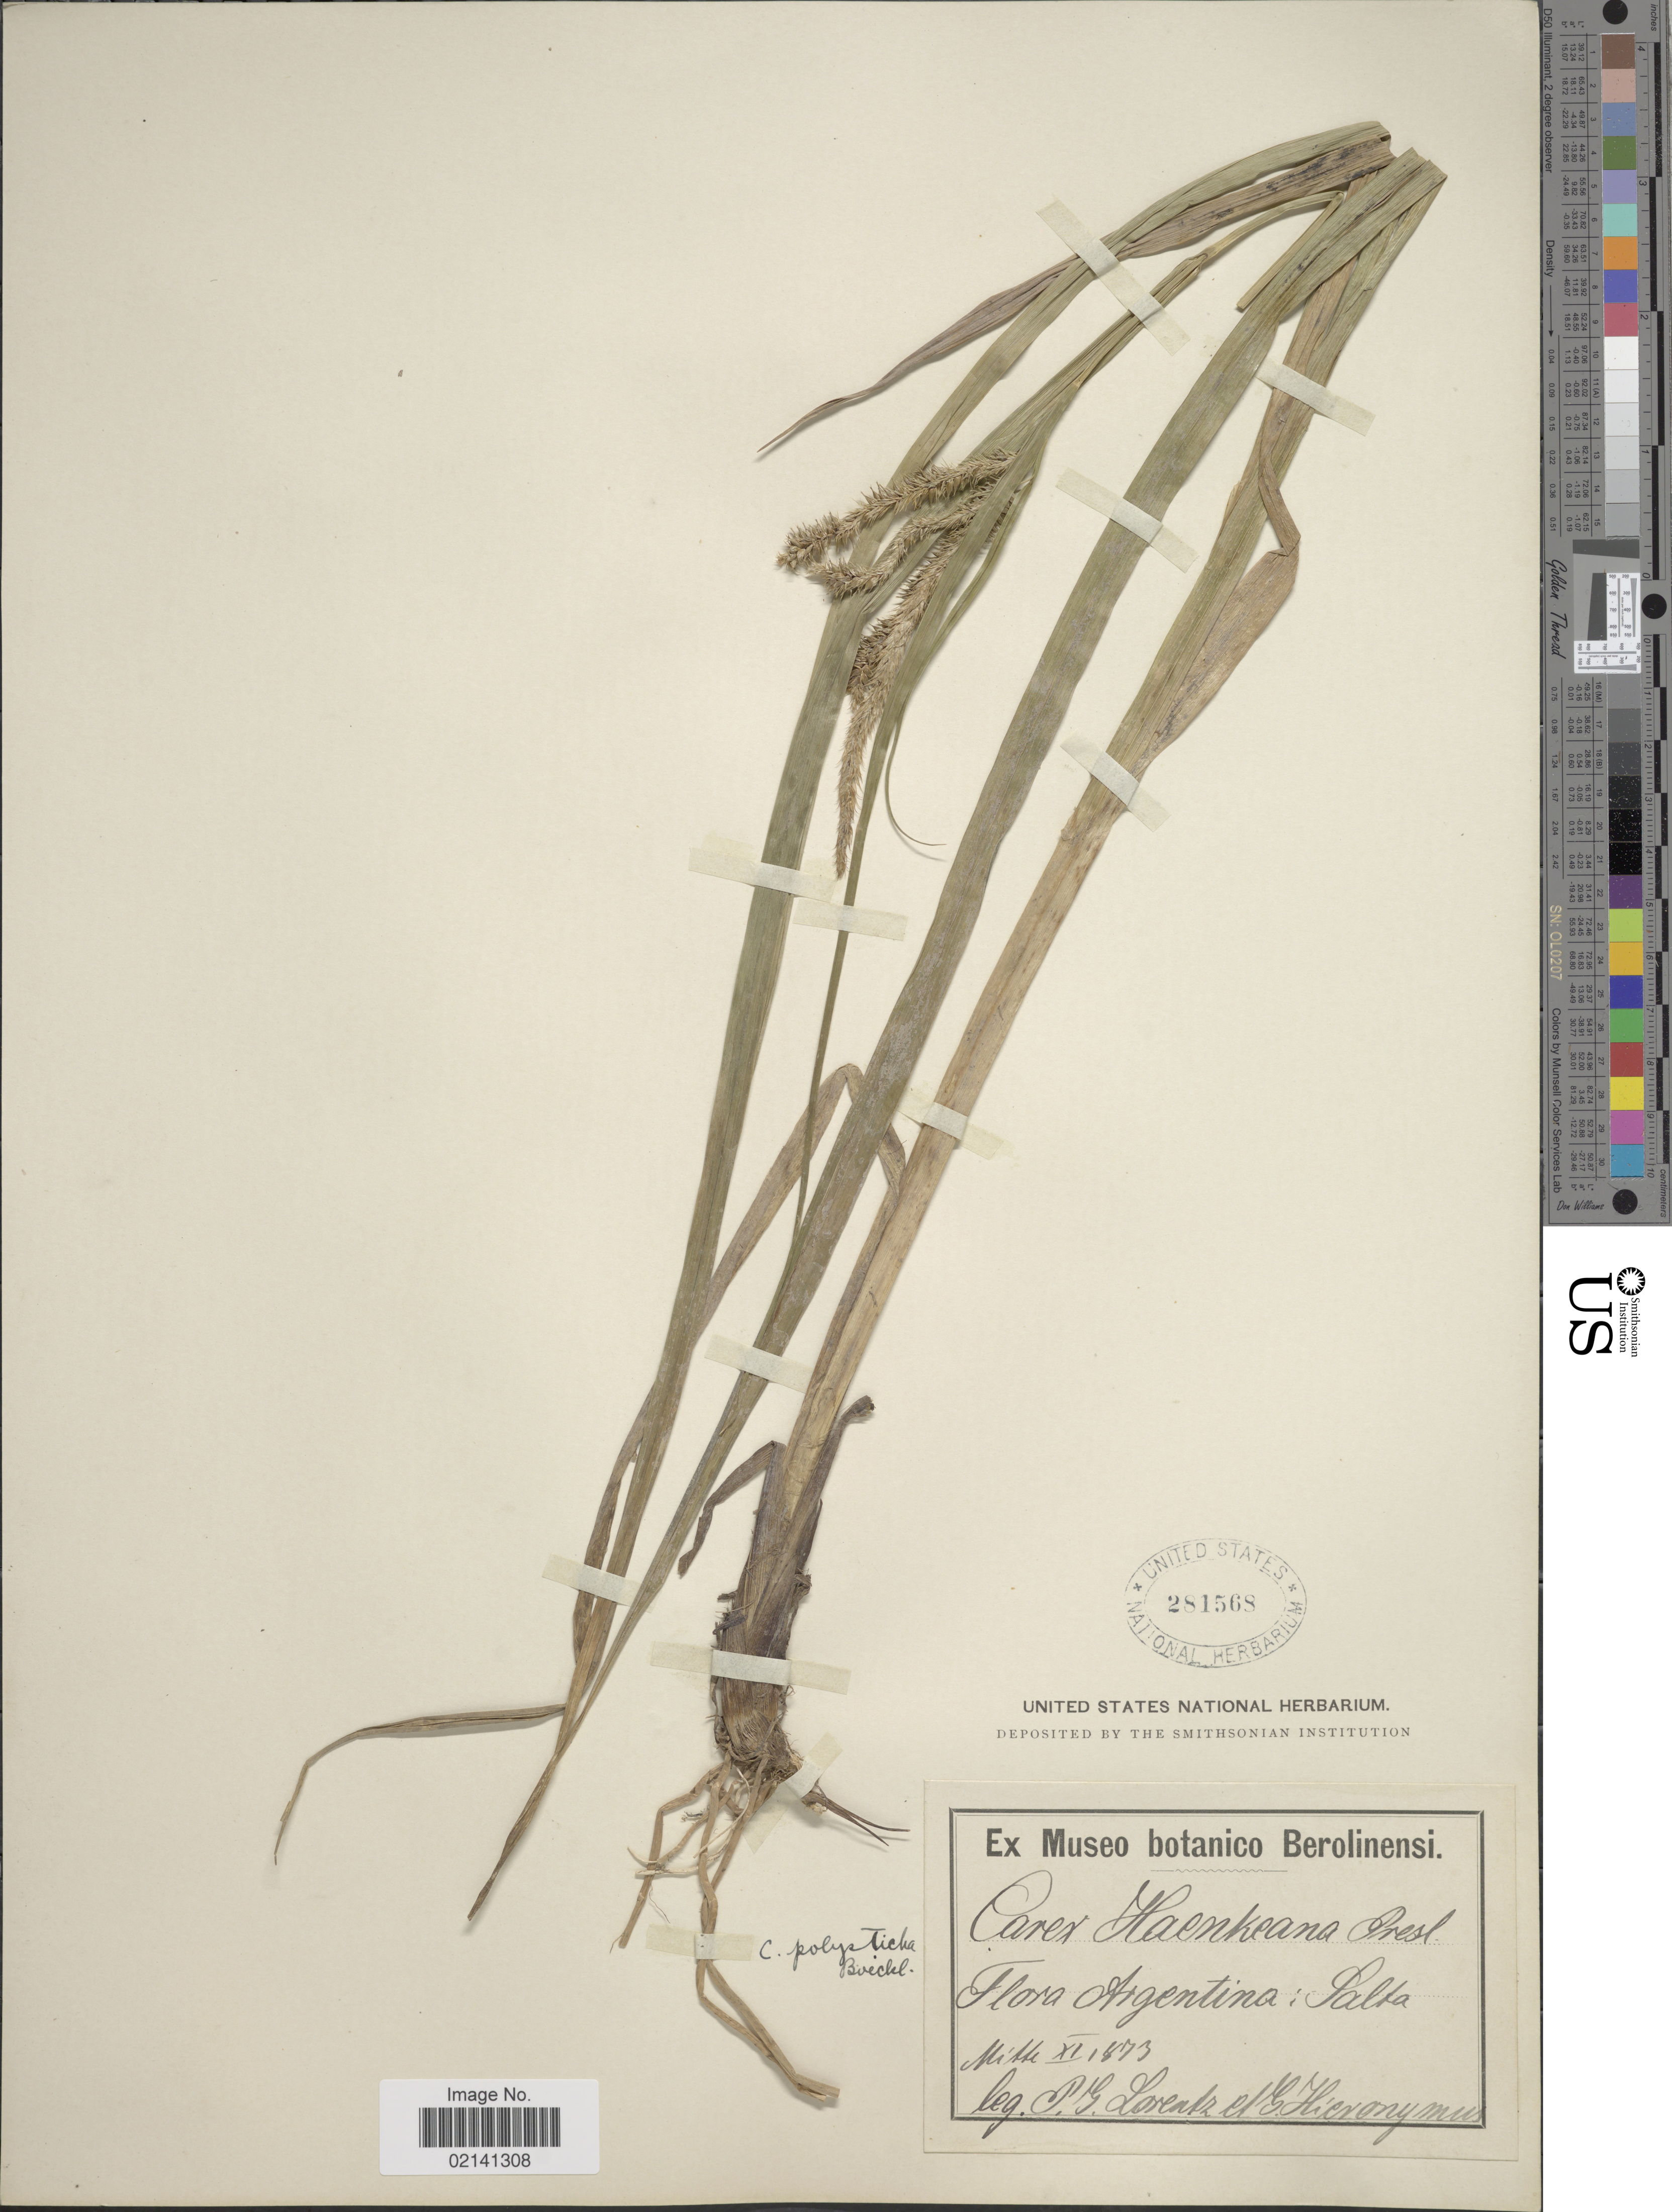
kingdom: Plantae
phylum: Tracheophyta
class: Liliopsida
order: Poales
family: Cyperaceae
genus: Carex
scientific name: Carex polysticha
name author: Boeckeler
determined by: Jimnéz-Mejias, Pedro, (UPOS), Universidad Pablo de Olavide (SPAIN)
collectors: P. G. Lorentz & G. H. Hieronymus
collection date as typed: Mitte XI 1873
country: Argentina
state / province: Salta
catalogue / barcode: US 251568